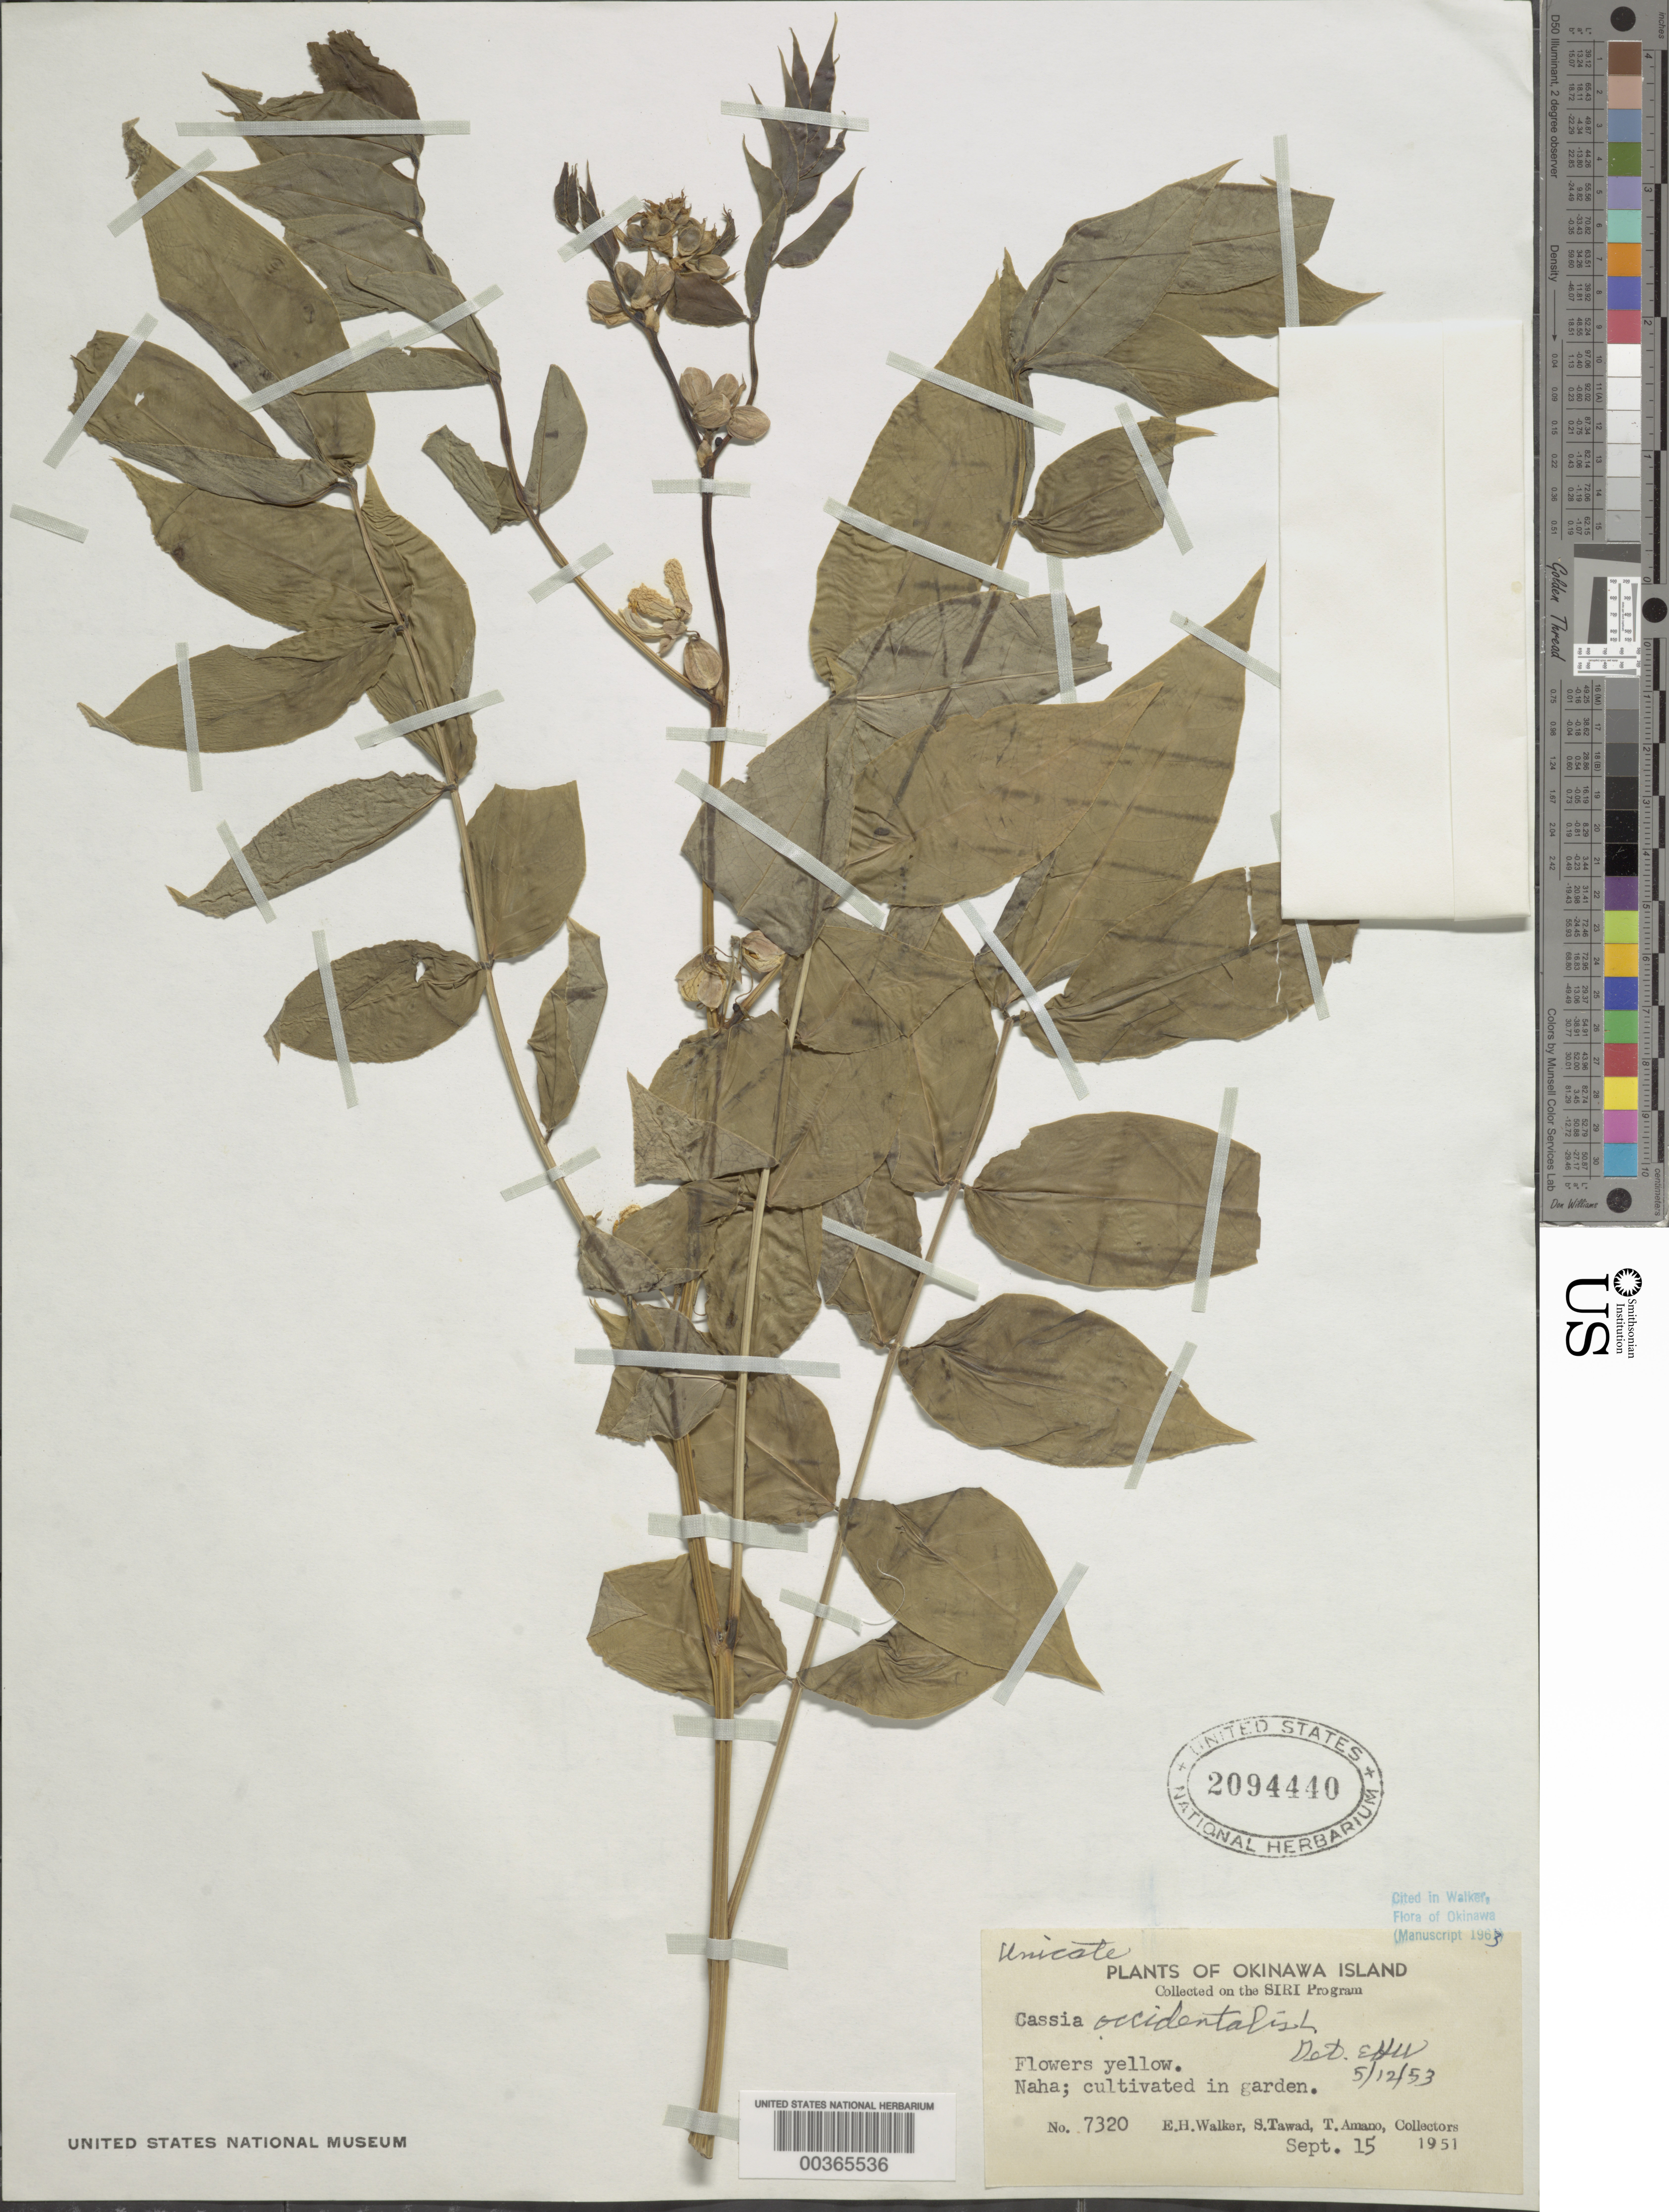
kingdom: Plantae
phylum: Tracheophyta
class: Magnoliopsida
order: Fabales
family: Fabaceae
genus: Senna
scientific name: Senna occidentalis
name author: (L.) Link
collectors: E. H. Walker, S. Tawada & T. Amano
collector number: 7320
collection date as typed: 15 Sep 1951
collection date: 1951-09-15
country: Japan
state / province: Okinawa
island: Okinawa ?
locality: Okinawa is.; naha [OKINAWA IS.]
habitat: Garden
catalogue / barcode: US 2094440